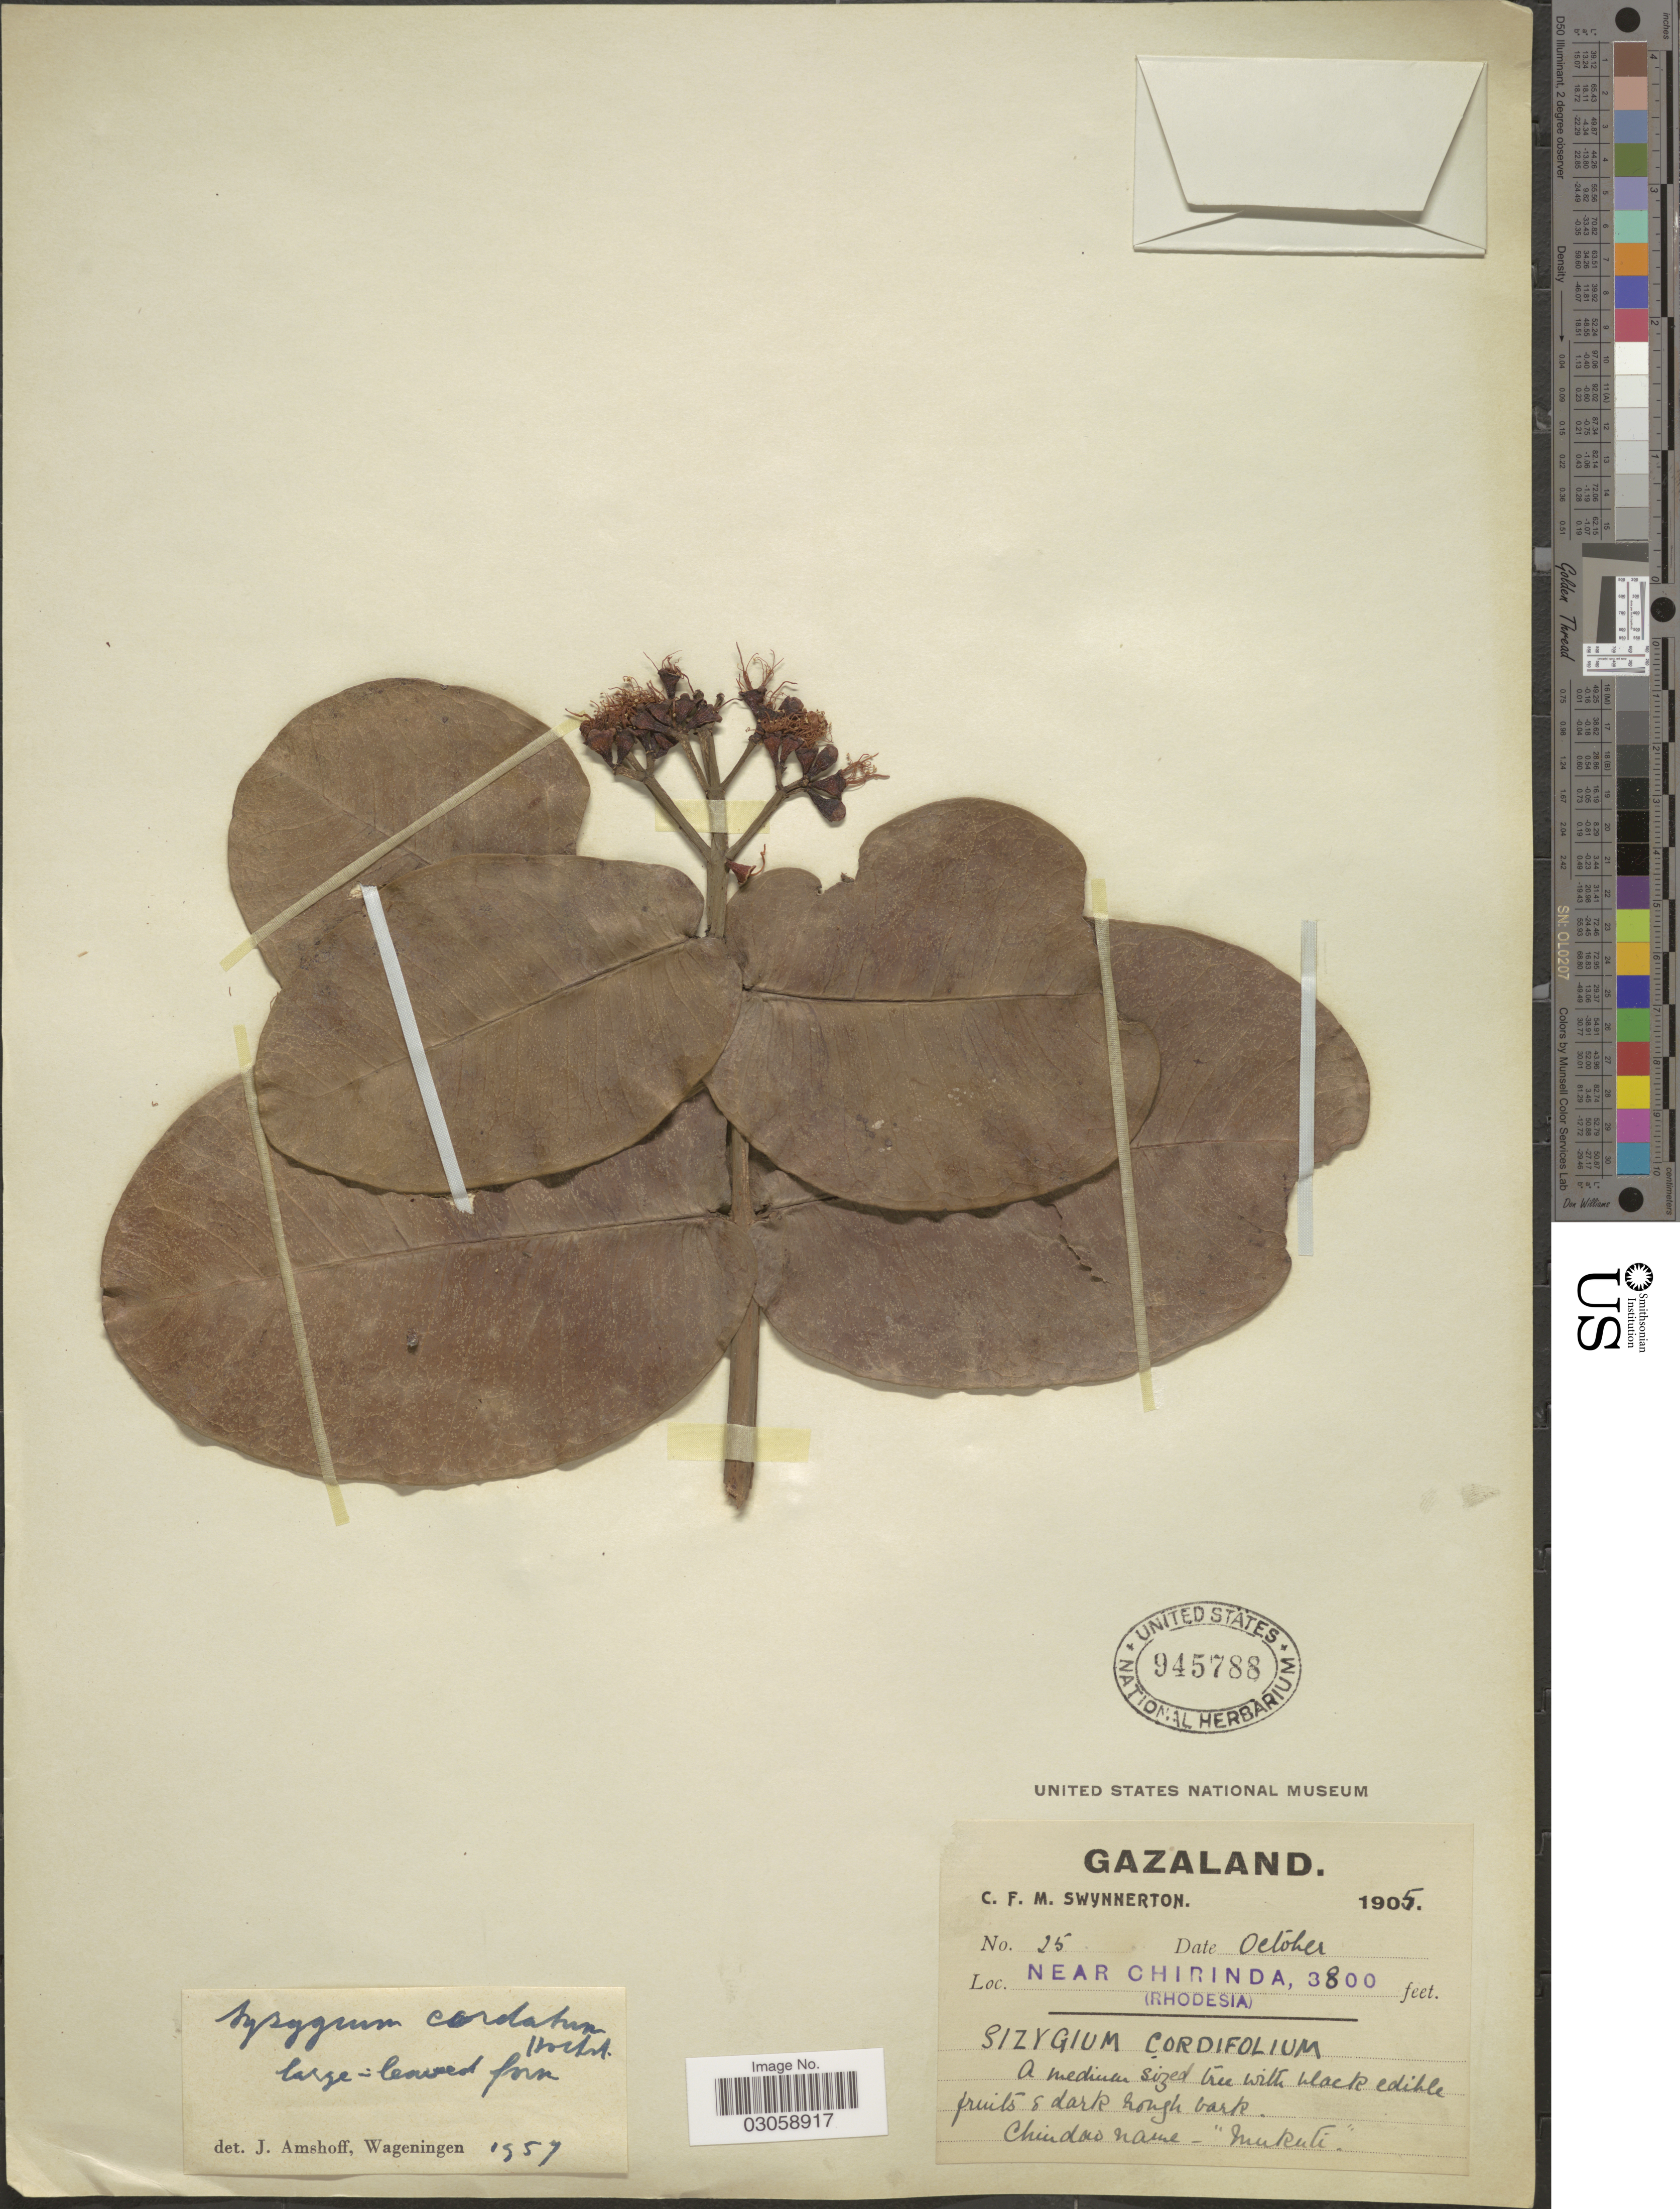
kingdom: Plantae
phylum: Tracheophyta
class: Magnoliopsida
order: Myrtales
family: Myrtaceae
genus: Syzygium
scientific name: Syzygium cordatum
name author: Hochst. ex Krauss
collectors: C. Swynnerton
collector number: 25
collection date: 1905-10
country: Zimbabwe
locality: Gazaland, Near Chirinda, (Rhodesia).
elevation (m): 1158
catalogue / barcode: US 945788